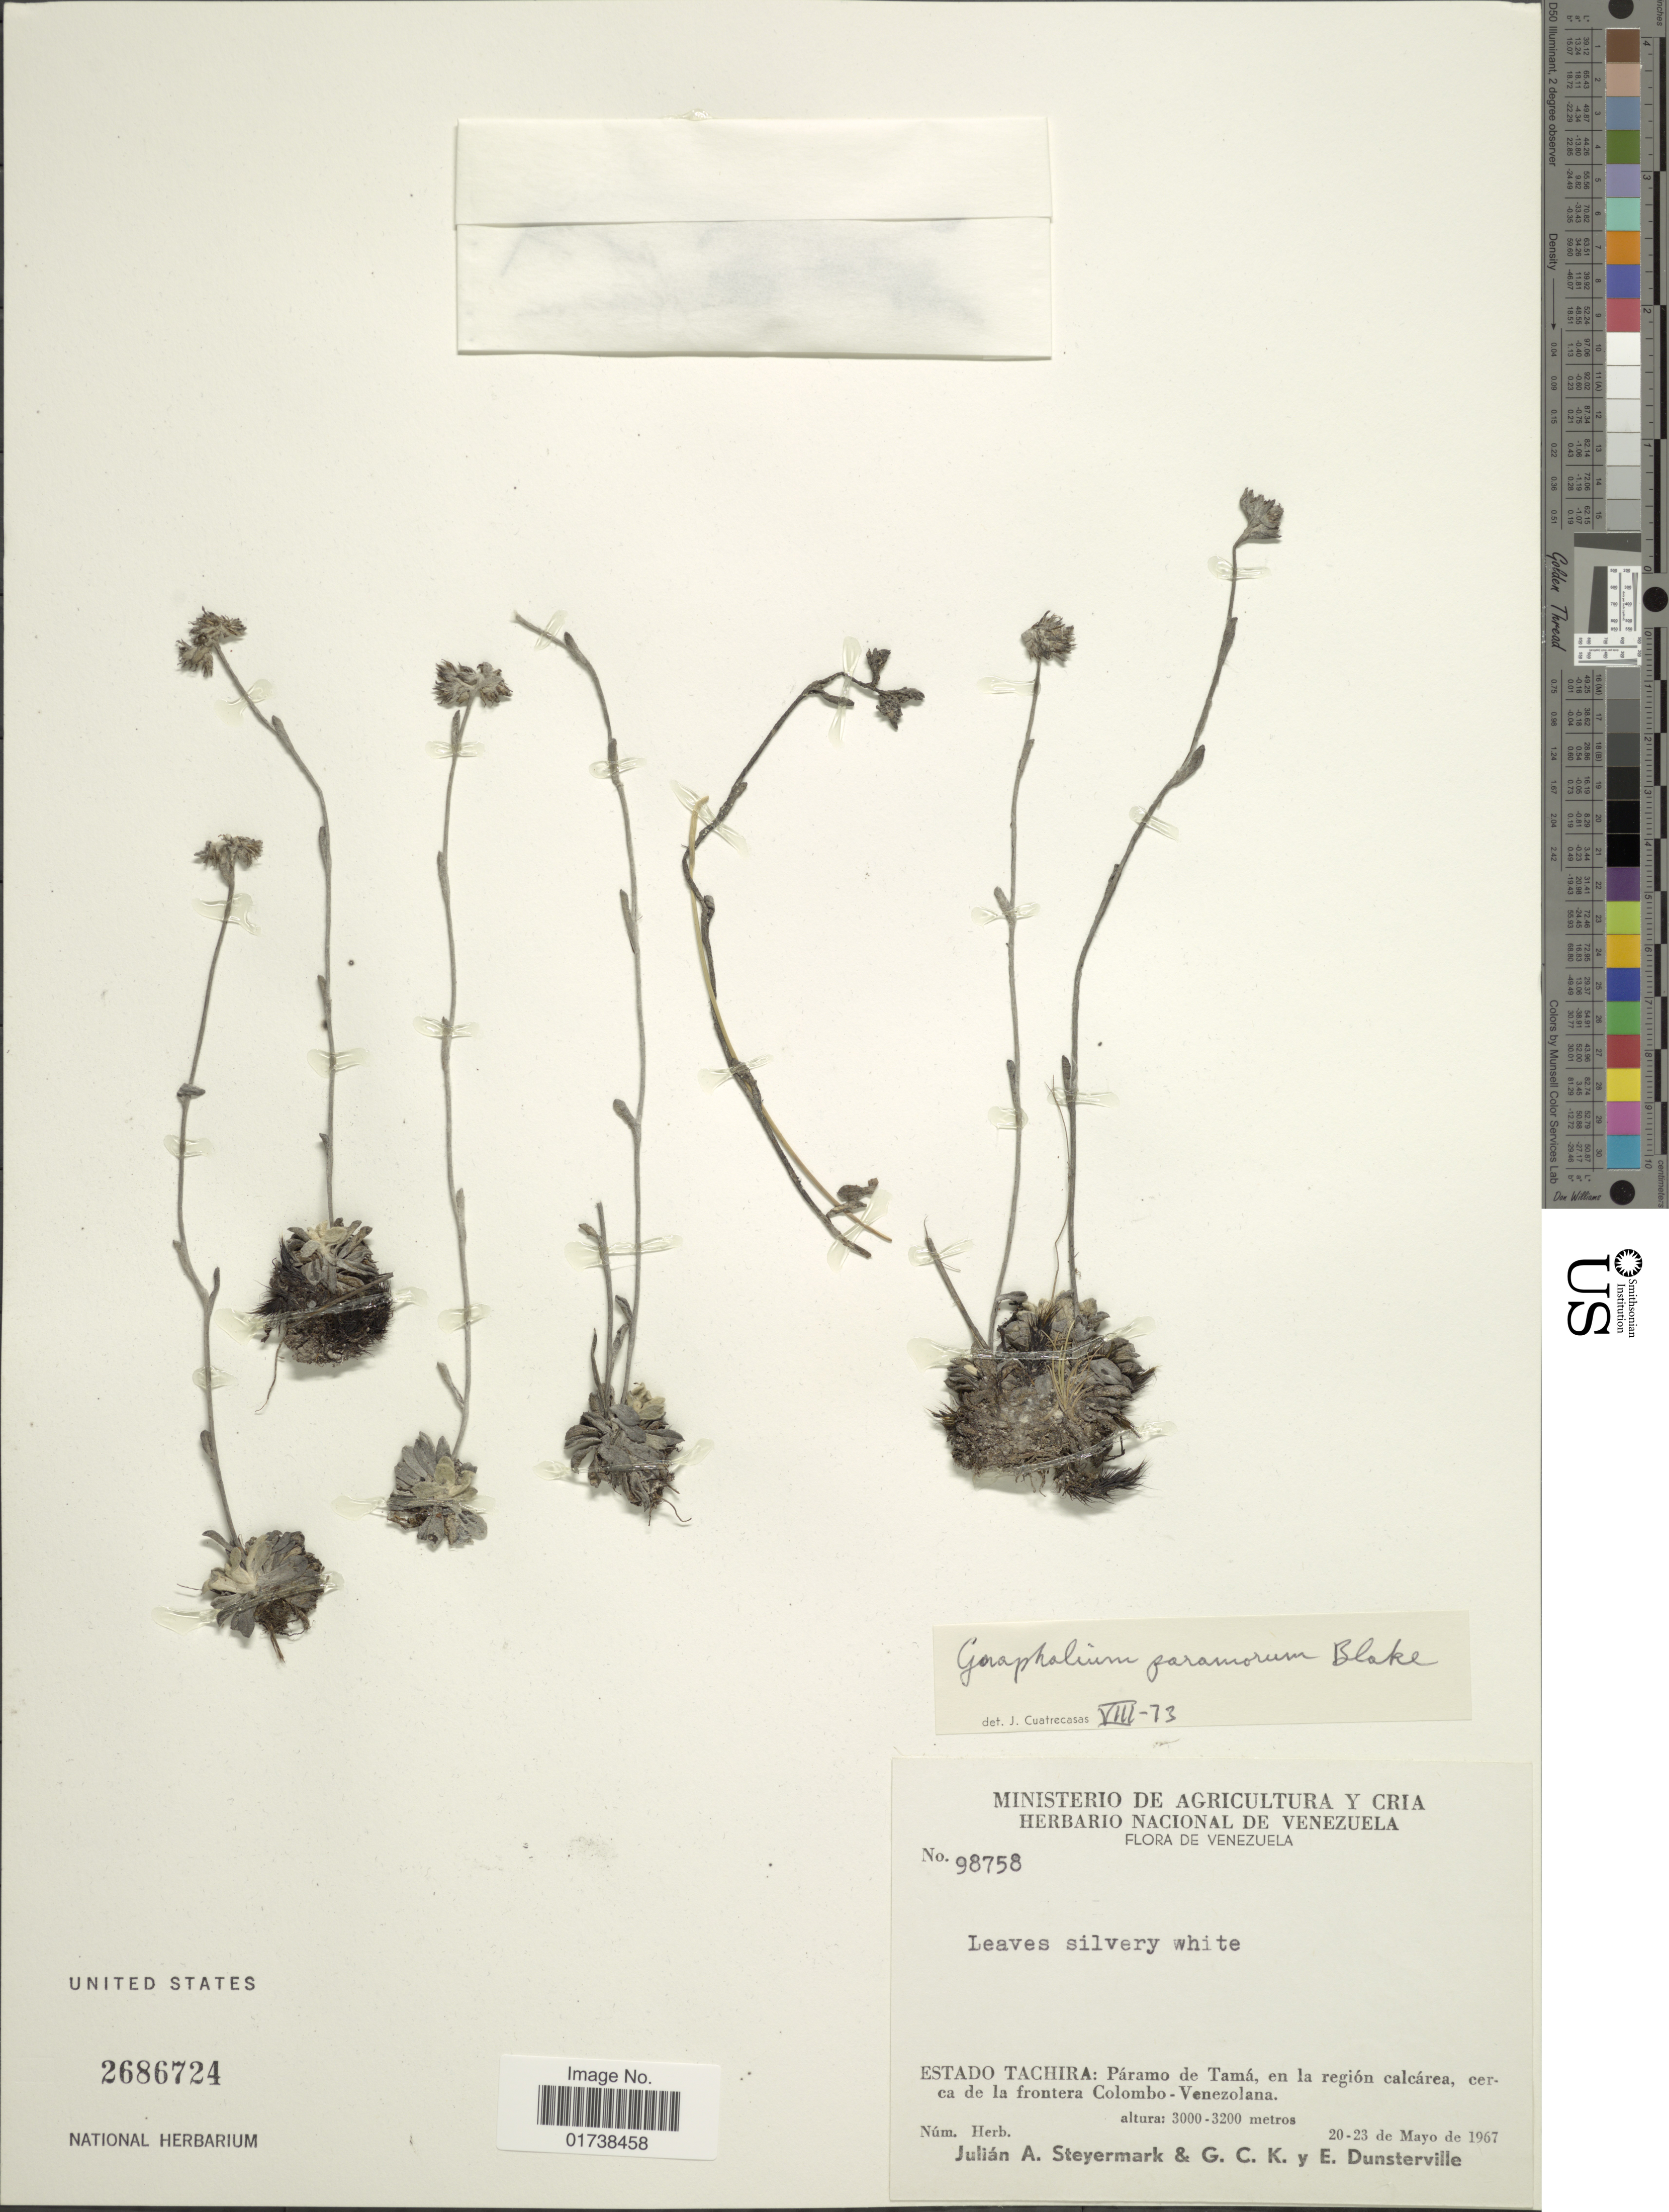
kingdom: Plantae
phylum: Tracheophyta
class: Magnoliopsida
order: Asterales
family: Asteraceae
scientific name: Orognaphalon paramorum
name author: (S.F. Blake) G.L. Nesom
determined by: Nesom, Guy L.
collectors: J. Steyermark, G. C. K. Dunsterville & E. Dunsterville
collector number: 98758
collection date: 1967-05-20/1967-05-23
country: Venezuela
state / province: Tachira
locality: Paramo de Tama, en la region calcaream cerca de la frontera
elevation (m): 3000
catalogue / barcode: US 2686724